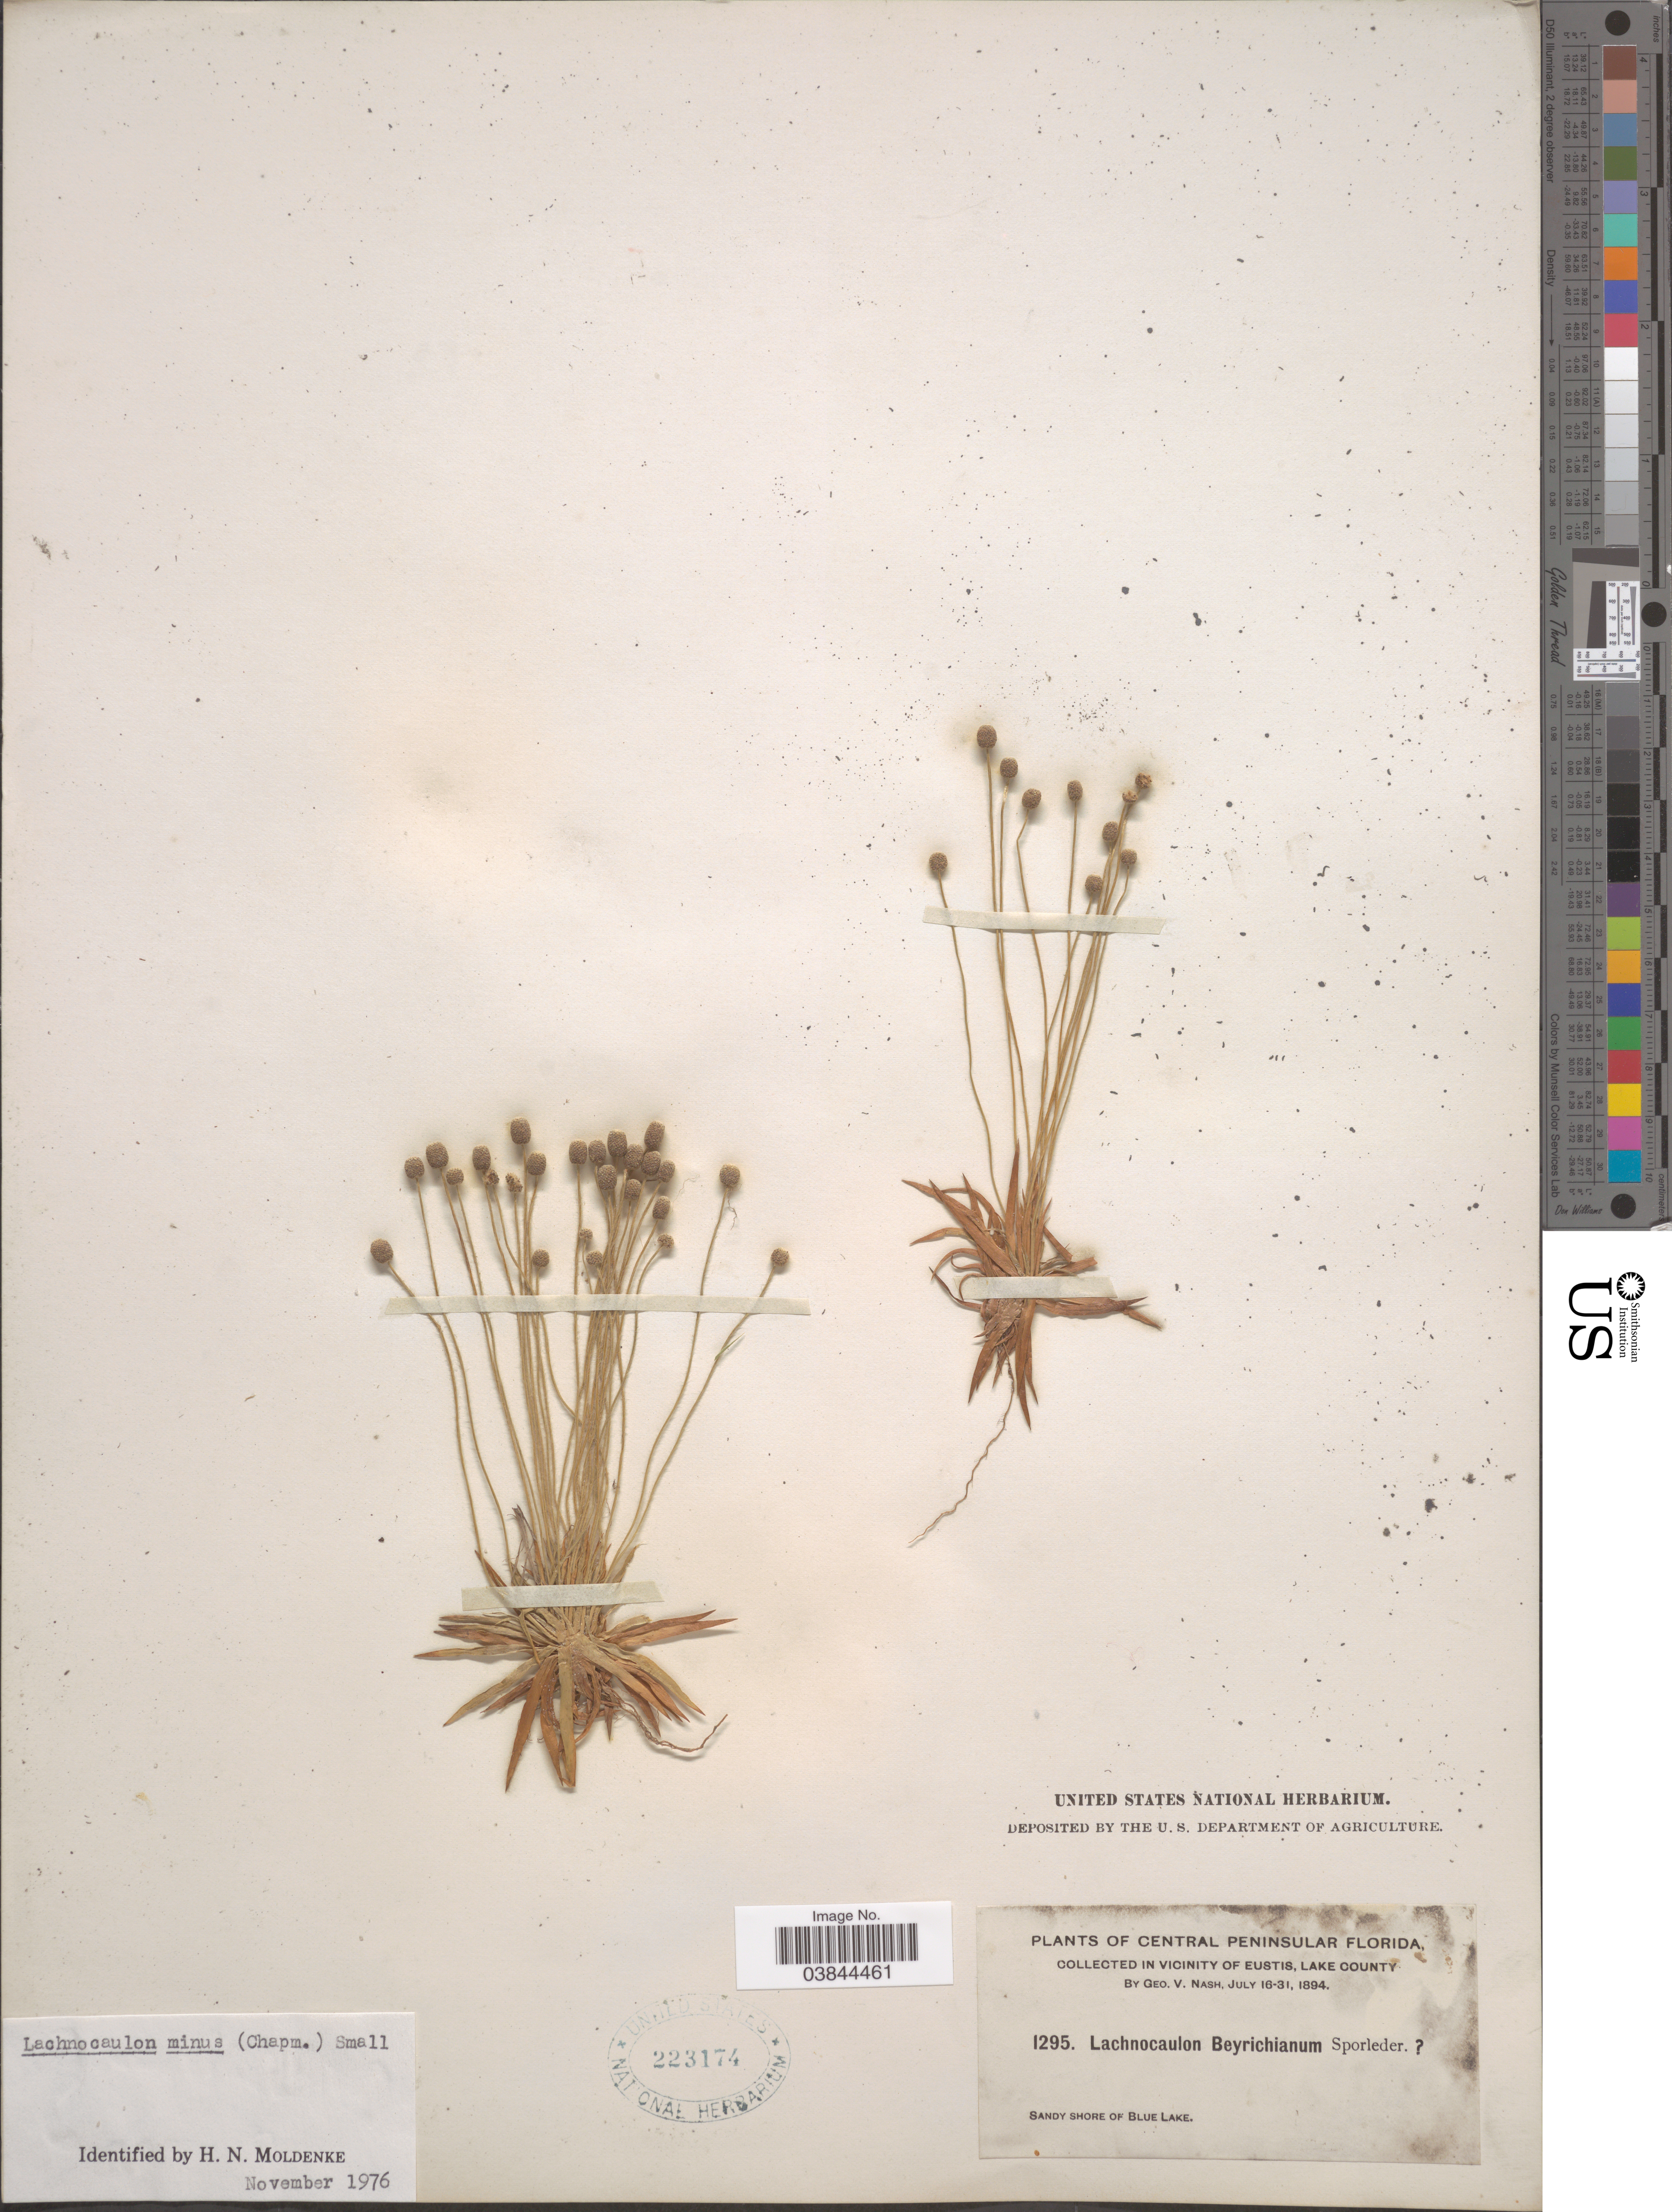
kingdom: Plantae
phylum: Tracheophyta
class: Liliopsida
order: Poales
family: Eriocaulaceae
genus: Lachnocaulon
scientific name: Lachnocaulon minus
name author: (Chapm.) Small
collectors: G. V. Nash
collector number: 1295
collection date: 1894-07-16/1894-07-31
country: United States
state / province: Florida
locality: Central Peninsular Florida. Vicinity of Eustis, Lake County. Sandy shore of Blue Lake.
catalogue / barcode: US 223174